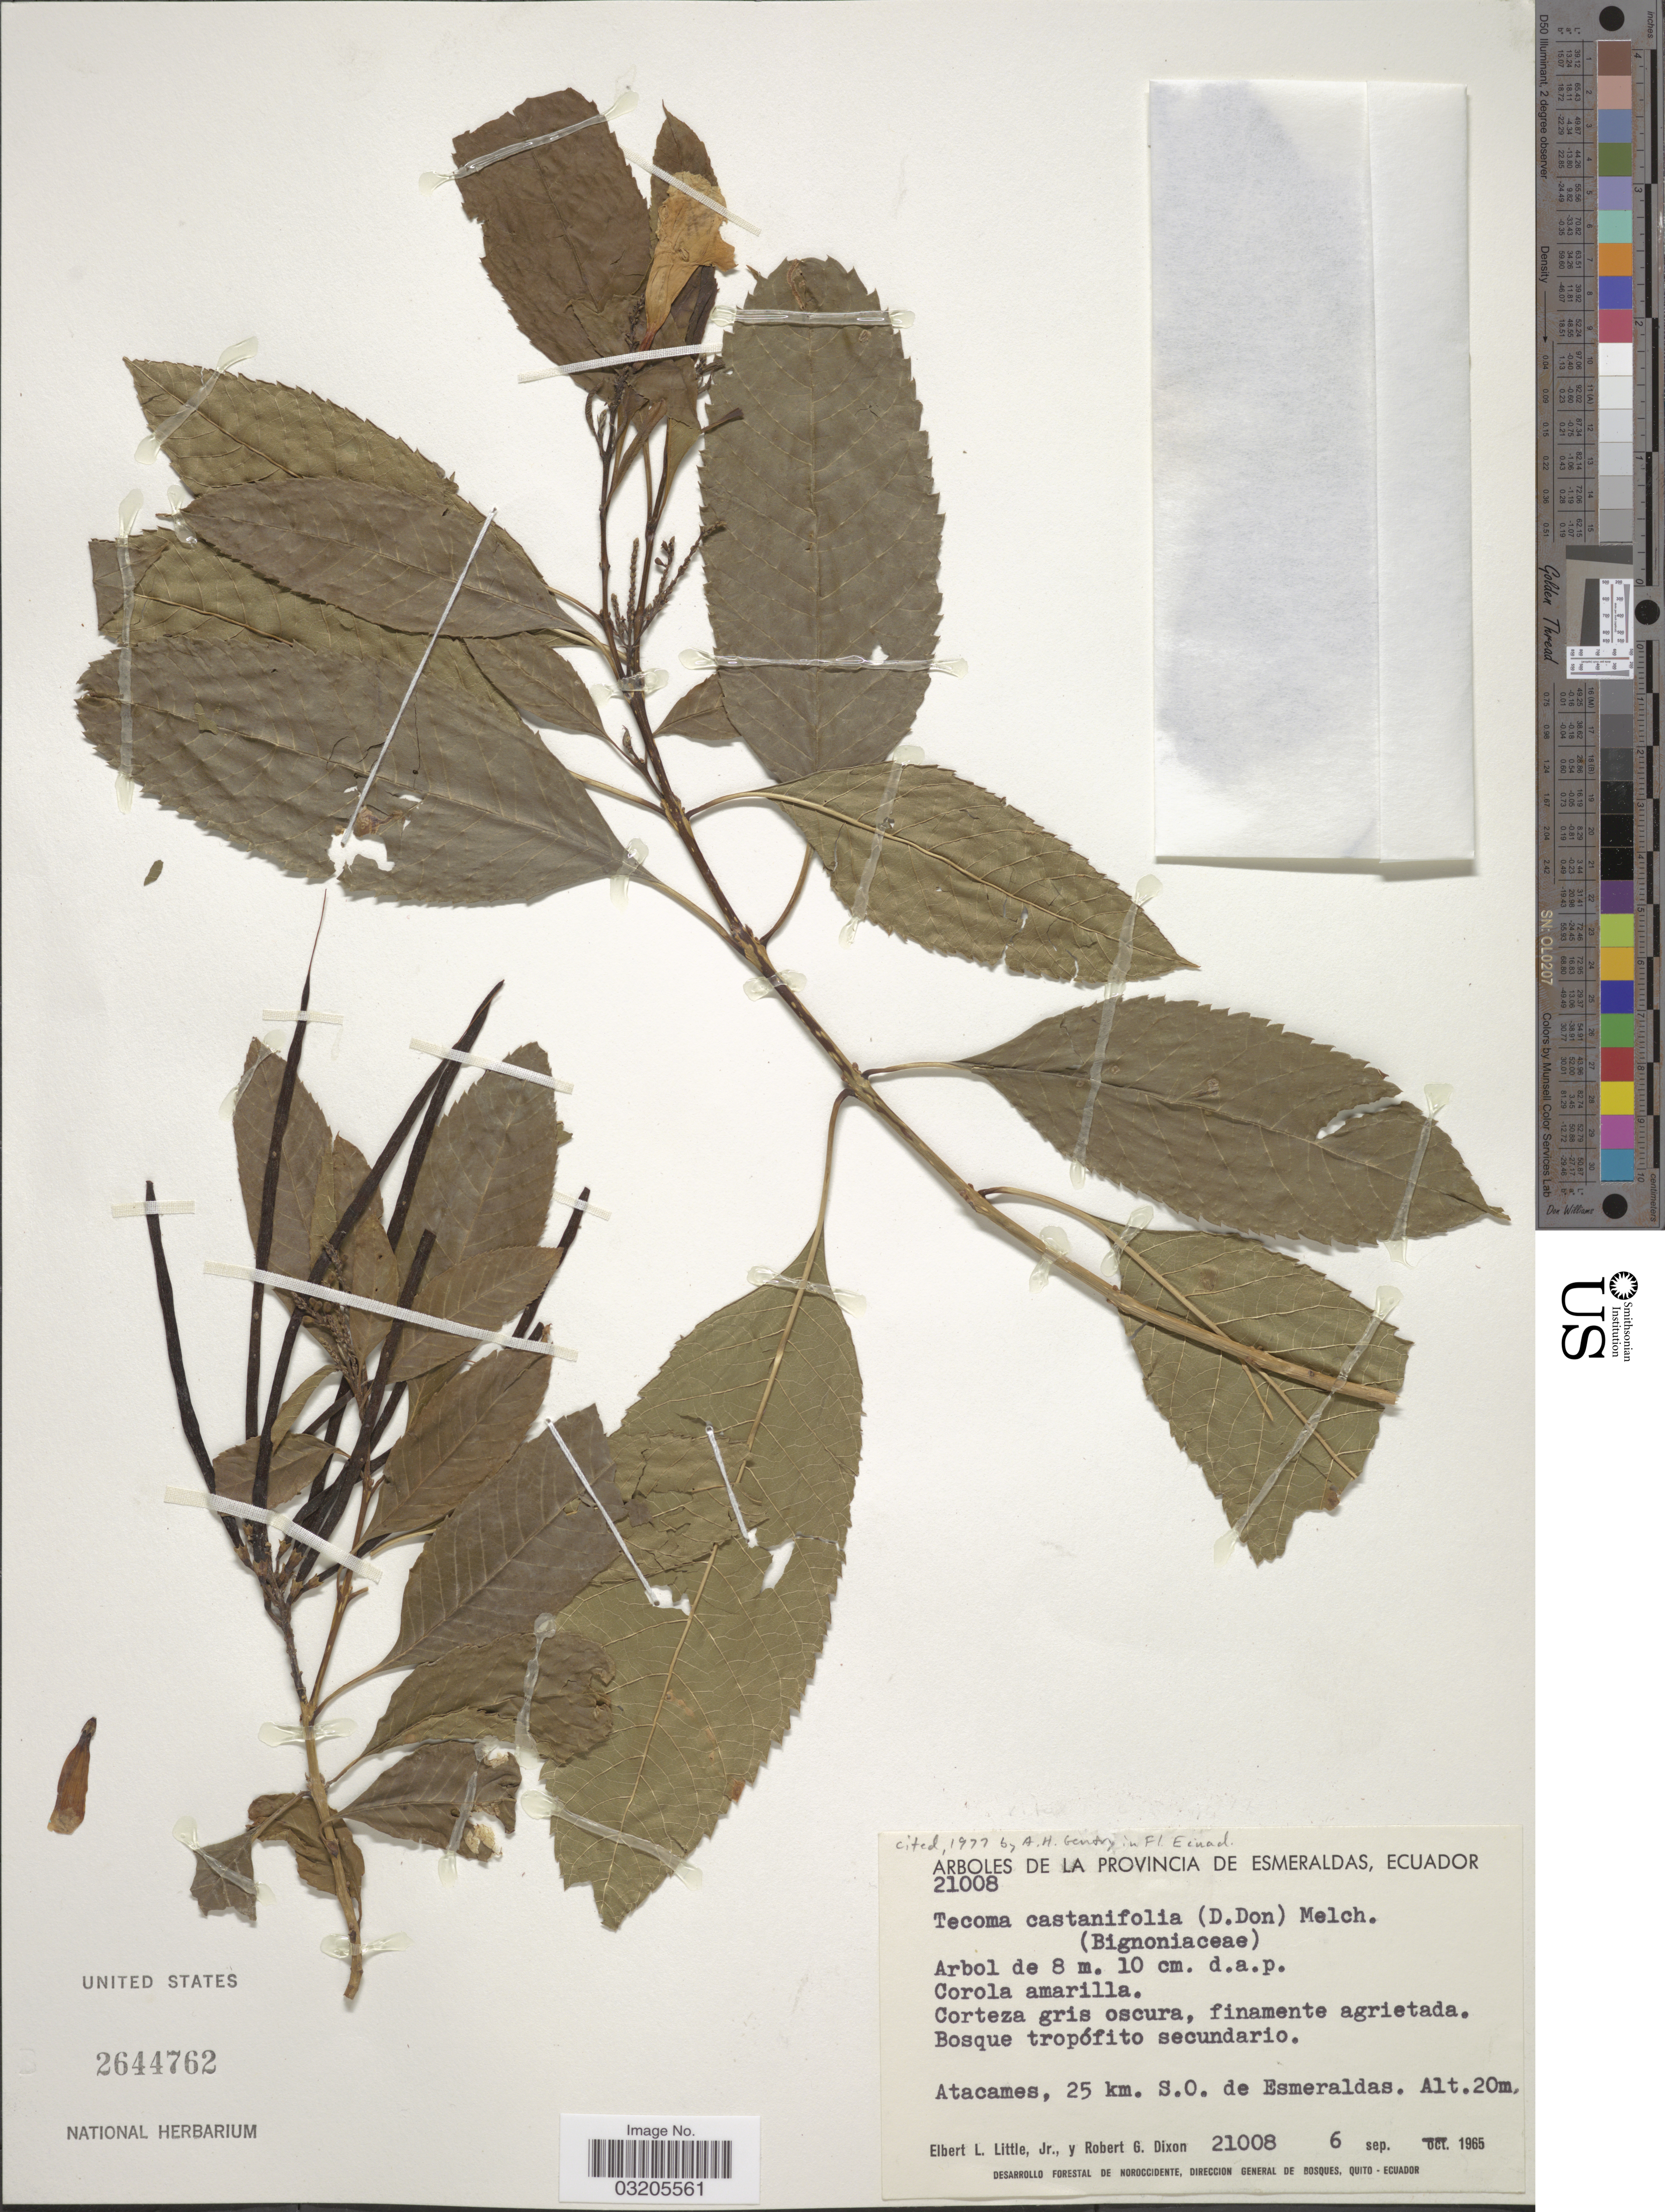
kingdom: Plantae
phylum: Tracheophyta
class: Magnoliopsida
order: Lamiales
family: Bignoniaceae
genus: Tecoma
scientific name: Tecoma castanifolia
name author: (D. Don) Melch.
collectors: E. L. Little & R. G. Dixon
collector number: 21008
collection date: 1965-09-06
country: Ecuador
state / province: Esmeraldas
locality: Atacames, 25 km. S.O de Esmeraldas.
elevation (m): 20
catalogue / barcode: US 2644762